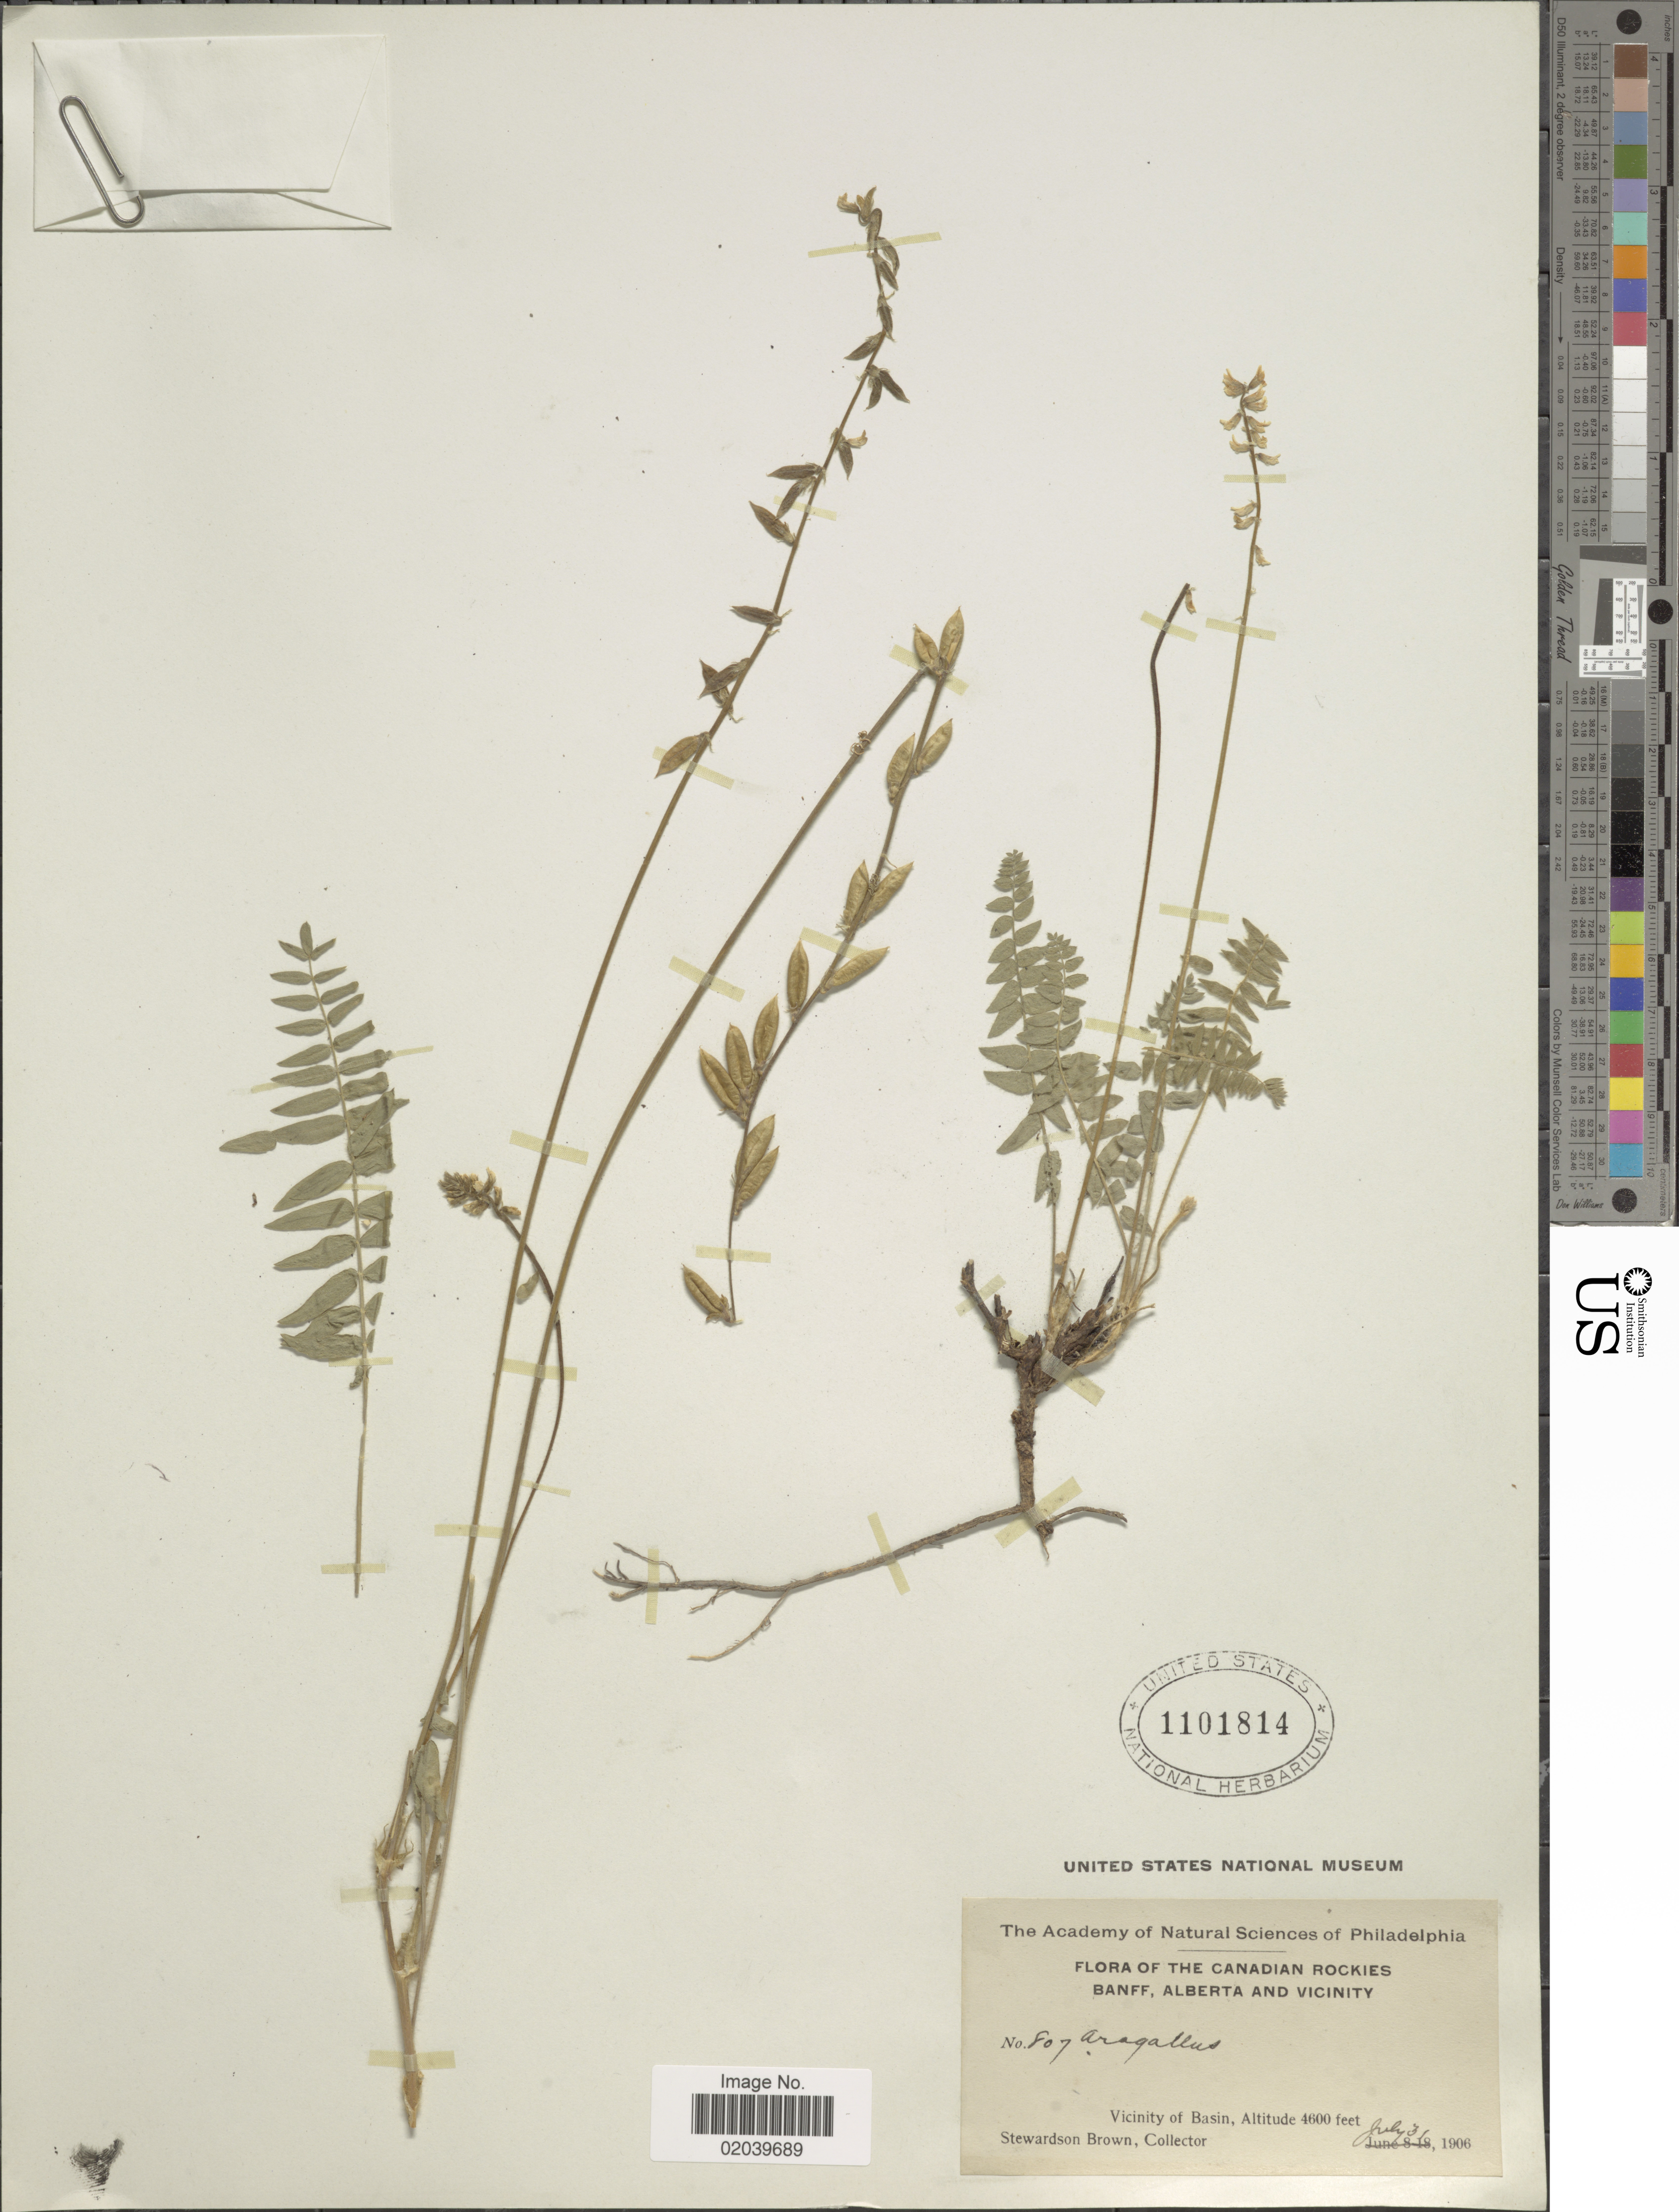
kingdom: Plantae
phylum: Tracheophyta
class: Magnoliopsida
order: Fabales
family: Fabaceae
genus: Oxytropis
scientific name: Oxytropis deflexa var. sericea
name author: Torr. & A. Gray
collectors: S. Brown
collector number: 807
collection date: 1906-07-03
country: Canada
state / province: Alberta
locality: The Canadian Rockies, Banff, Alberta and Vicinity, Vicinity of Basin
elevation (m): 1402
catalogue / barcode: US 1101814